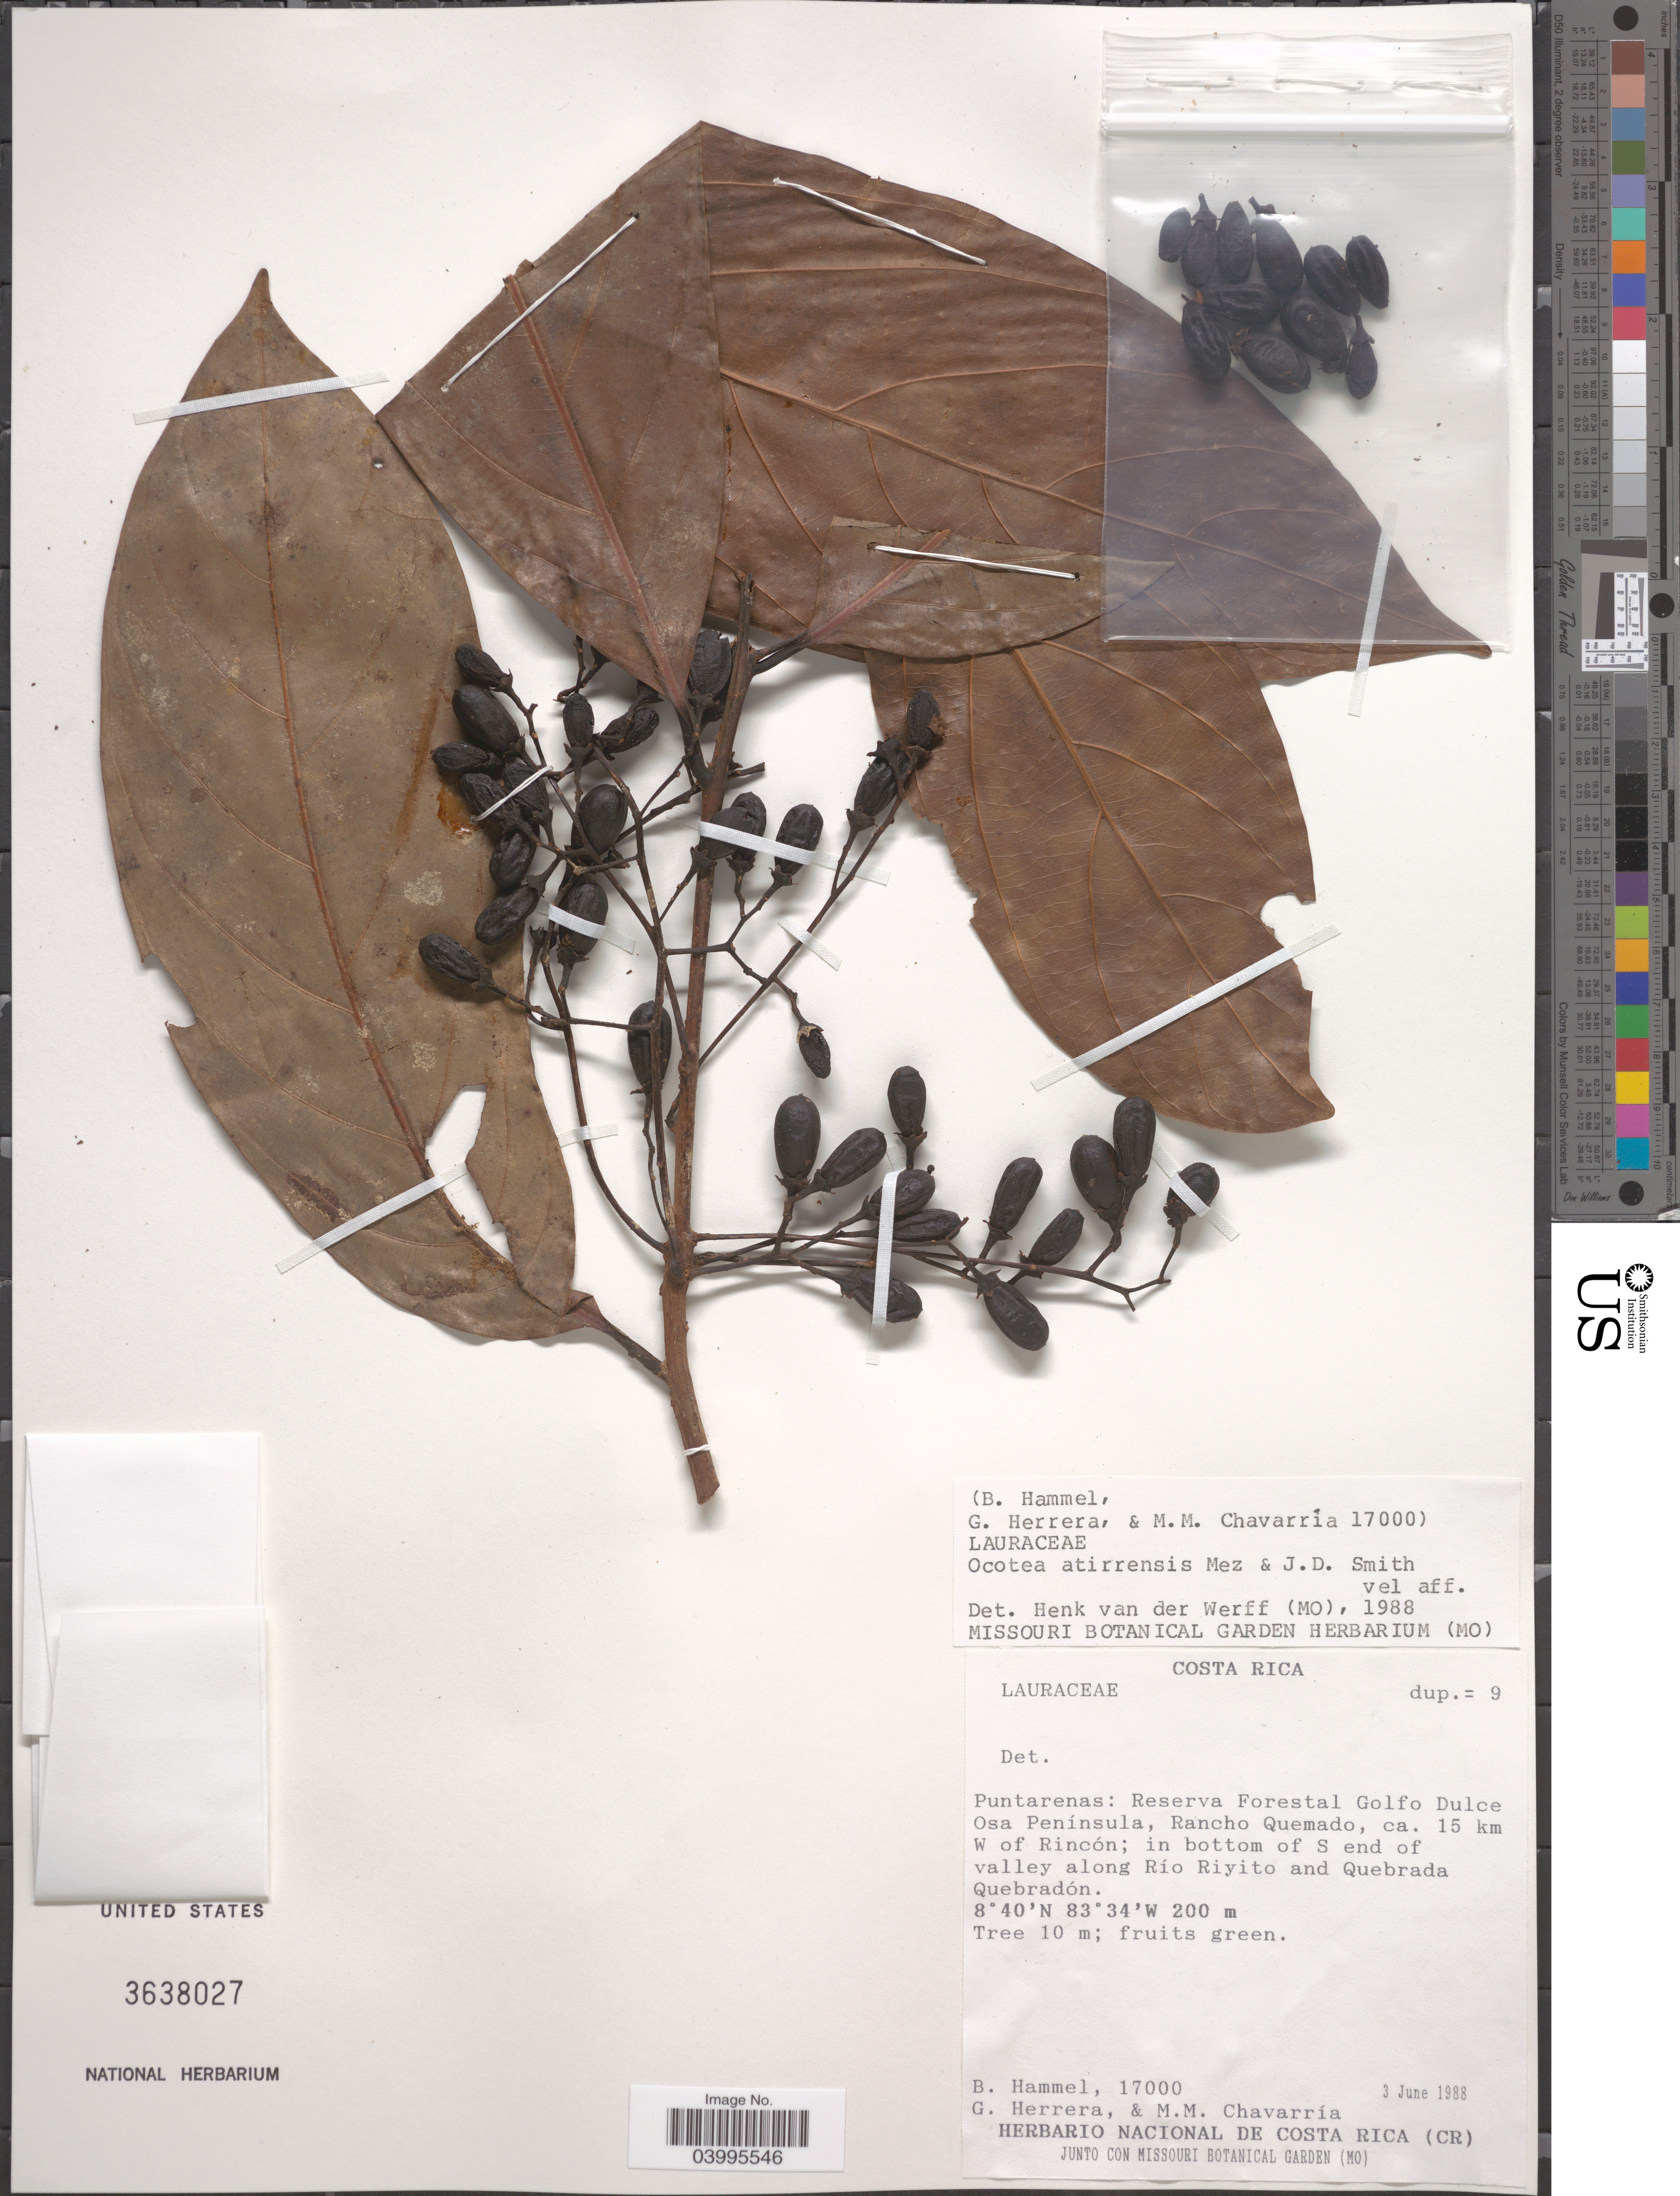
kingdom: Plantae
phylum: Tracheophyta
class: Magnoliopsida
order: Laurales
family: Lauraceae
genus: Ocotea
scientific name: Ocotea atirrensis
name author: Mez & Donn. Sm.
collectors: B. Hammel, G. Herrera & M. Chavarría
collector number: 17000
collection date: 1988-06-03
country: Costa Rica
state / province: Puntarenas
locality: Reserva Forestal Golfo Dulce Osa Península, Rancho Quemado, ca. 15 km W of Rincón; in bottom of S end of valley along Río Riyito and Quebrada Quebradón.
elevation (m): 200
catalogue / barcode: US 3638027